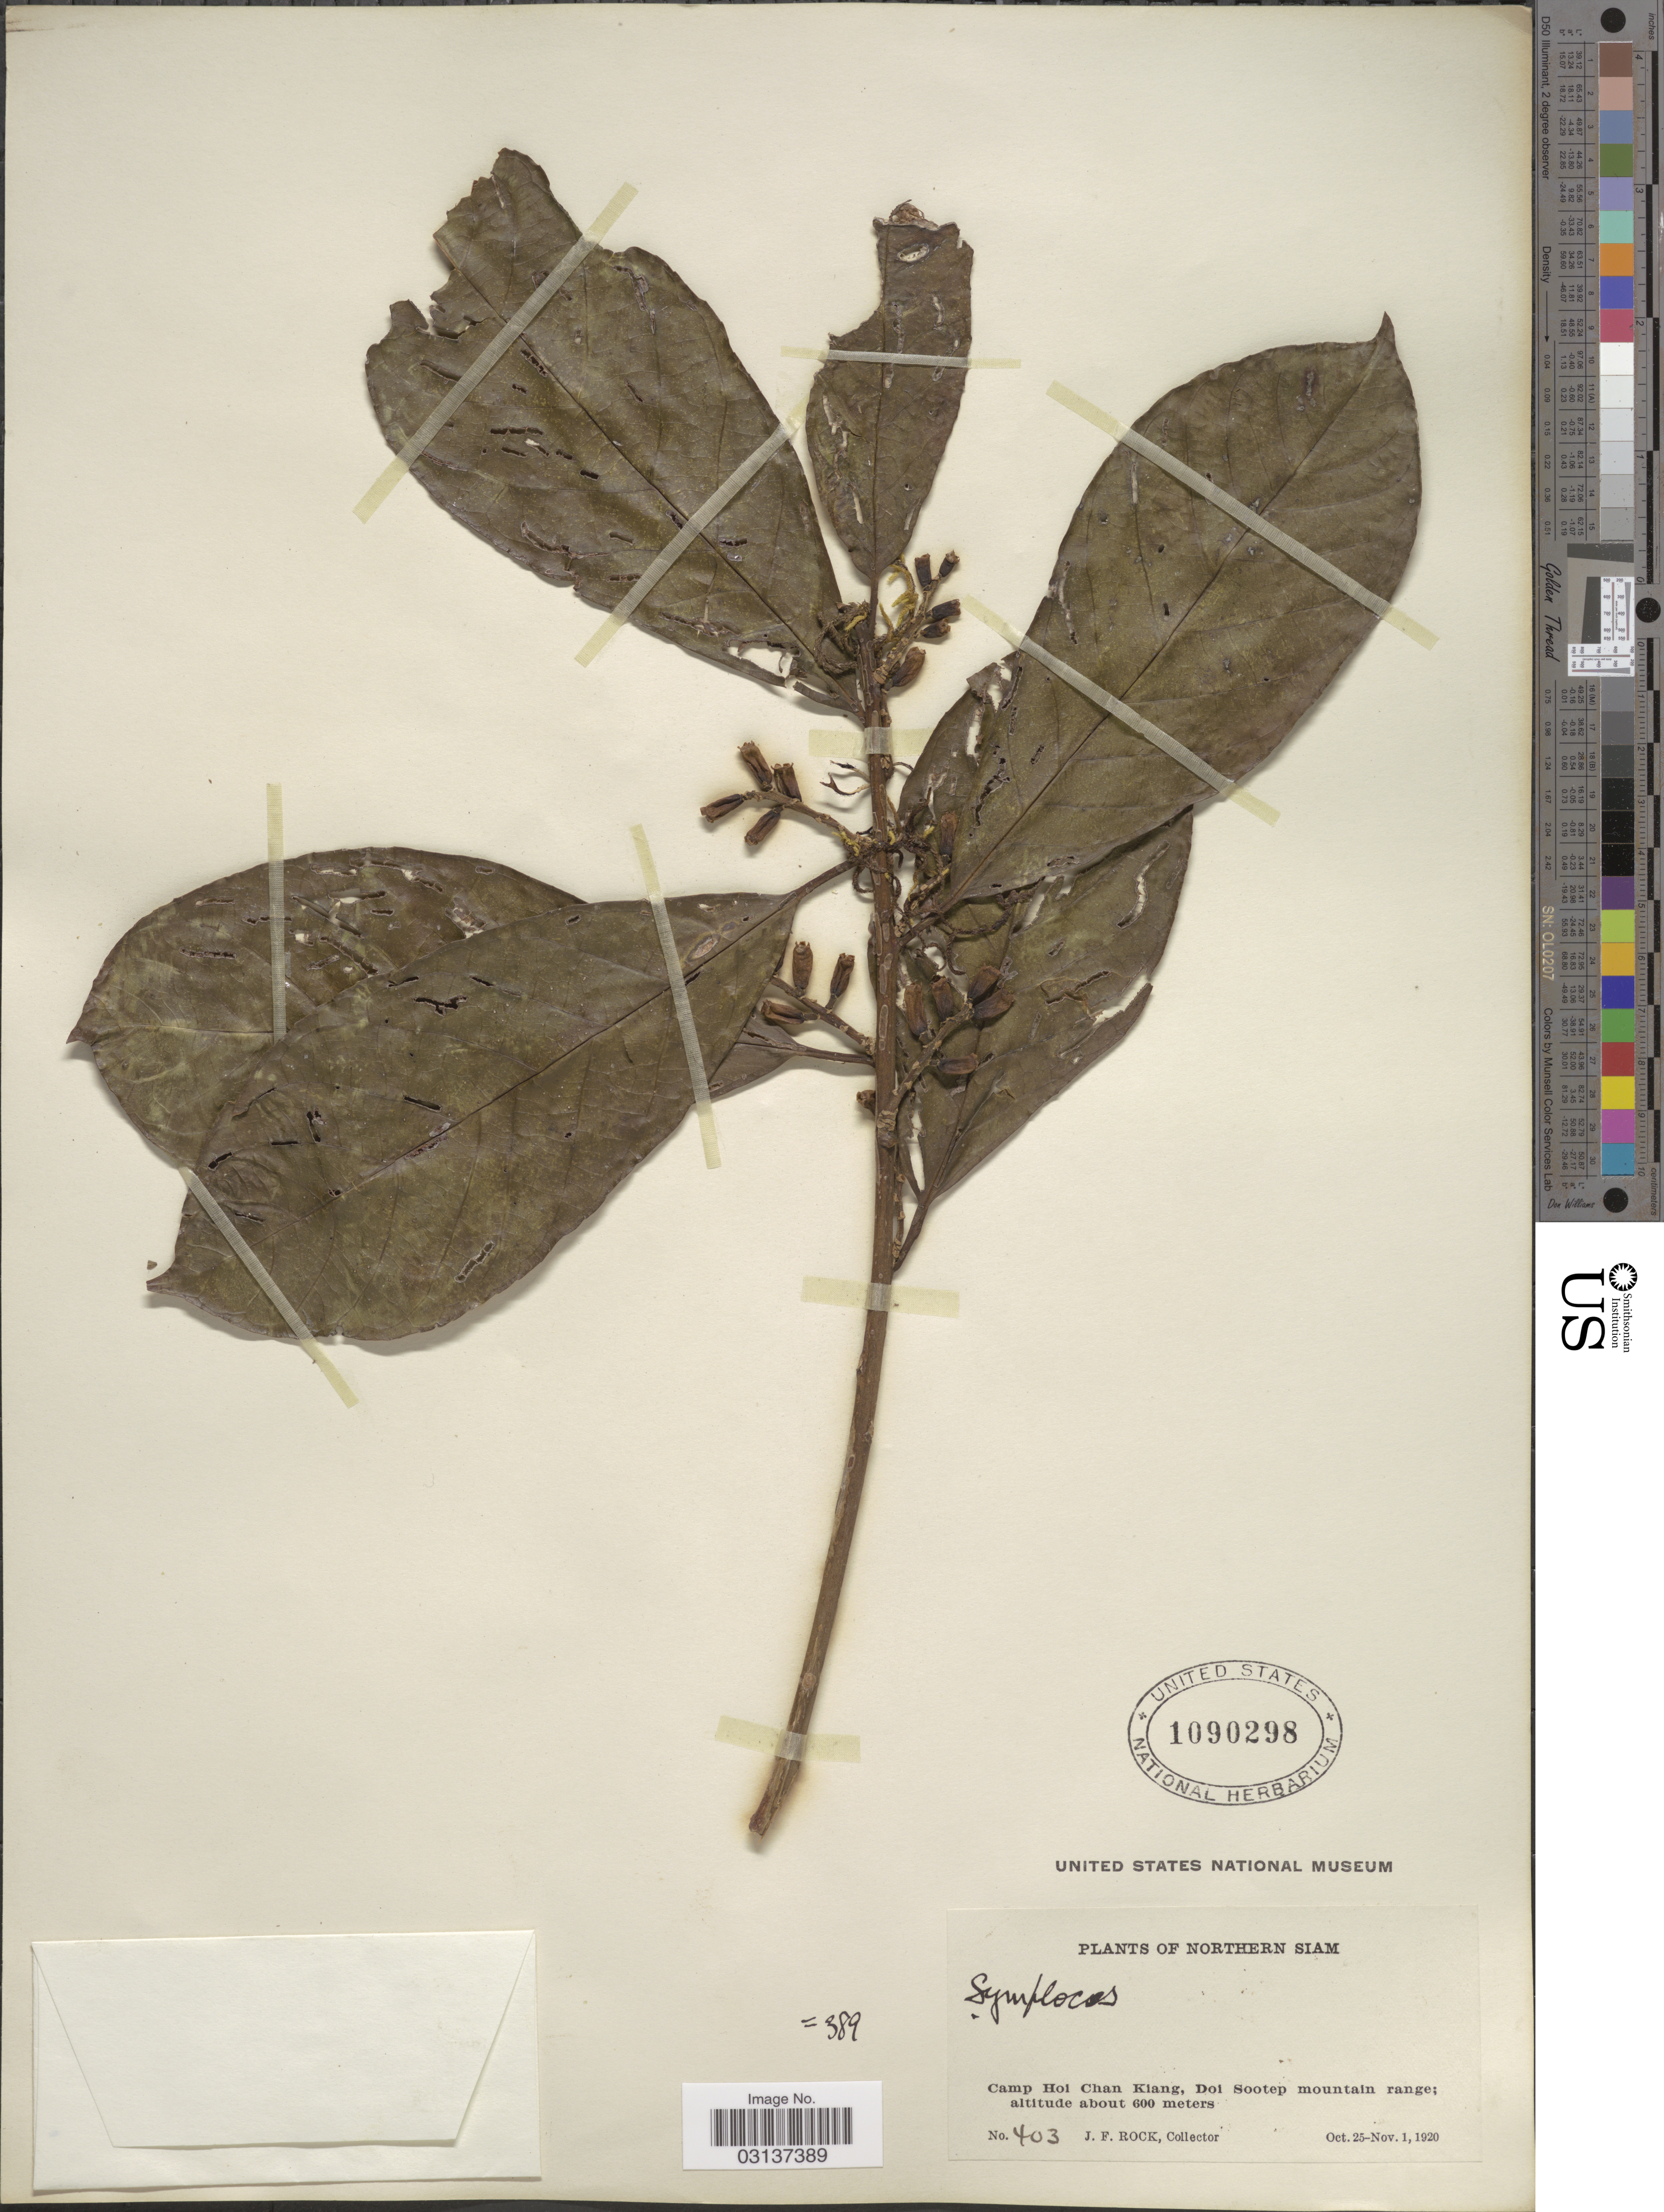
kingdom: Plantae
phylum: Tracheophyta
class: Magnoliopsida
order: Ericales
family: Symplocaceae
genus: Symplocos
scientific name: Symplocos sp.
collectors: J. Rock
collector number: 403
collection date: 1920-10-25/1920-11-01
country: Thailand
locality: Northern Siam. Camp Hoi Chan Kiang, Doi Sootep mountain range.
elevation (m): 600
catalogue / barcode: US 1090298